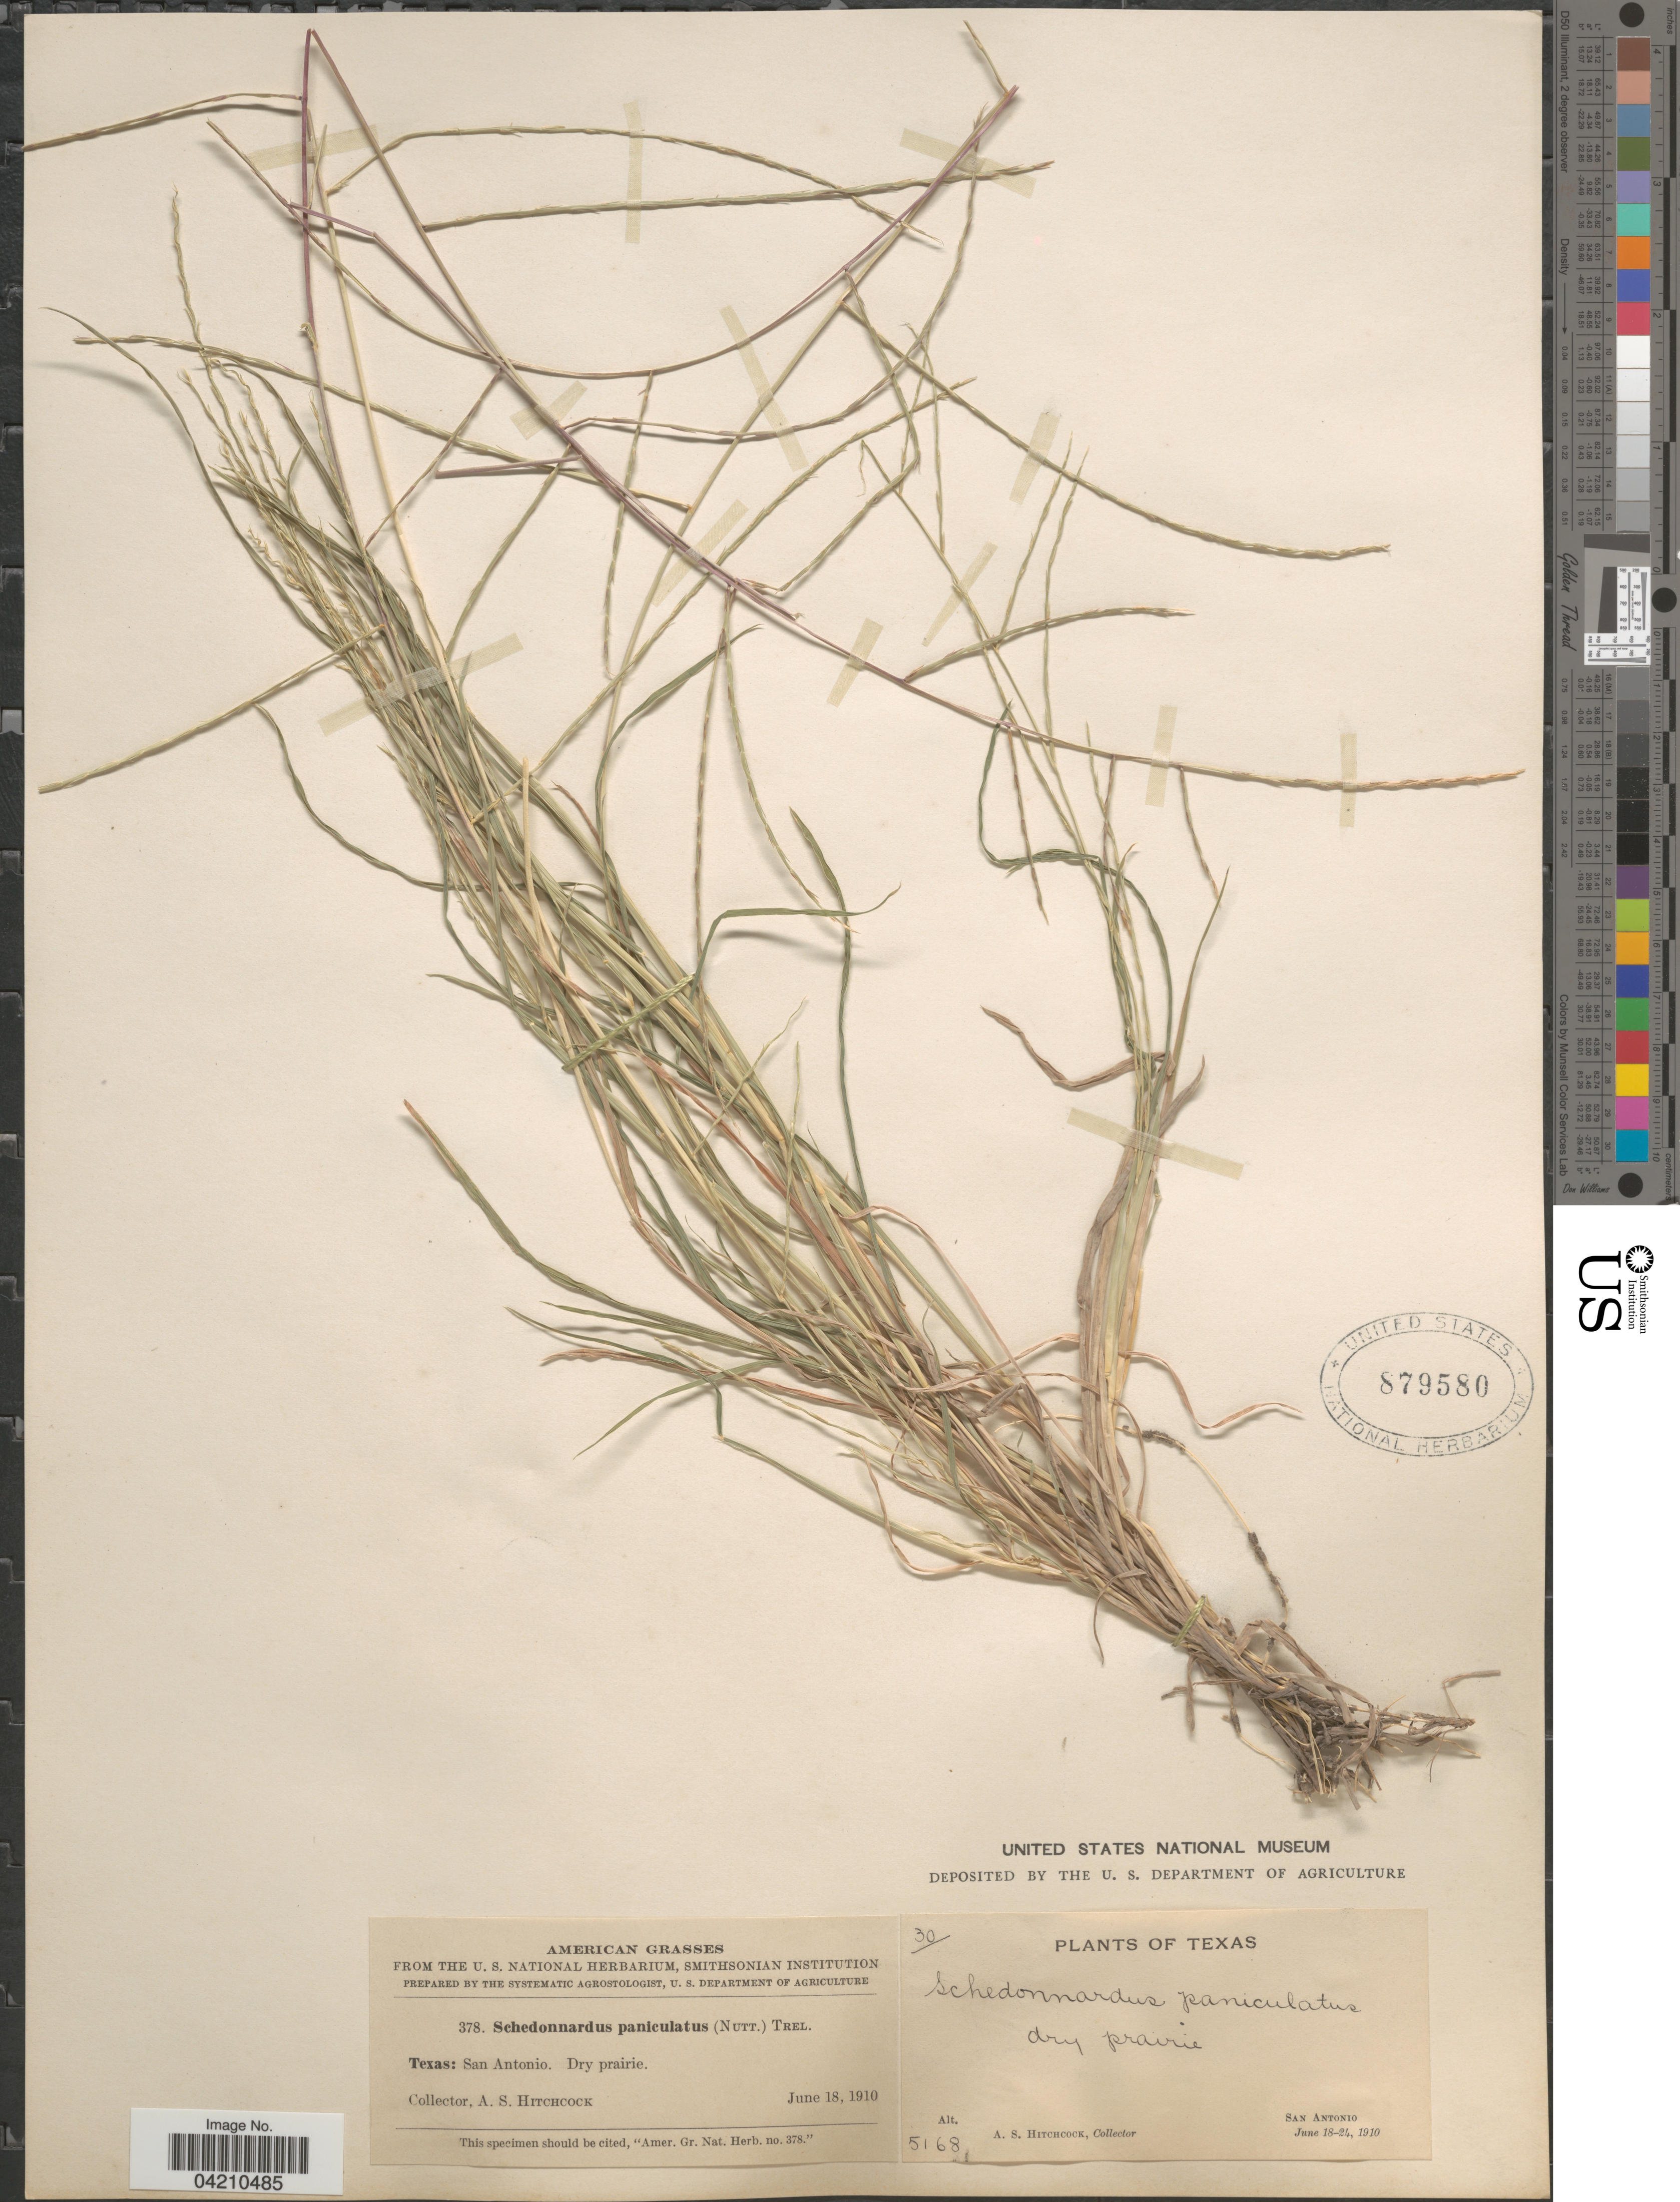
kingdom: Plantae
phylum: Tracheophyta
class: Liliopsida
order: Poales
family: Poaceae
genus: Muhlenbergia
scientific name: Muhlenbergia paniculata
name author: (Nutt.) Columbus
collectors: A. S. Hitchcock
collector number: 378/5168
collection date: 1910-06-18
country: United States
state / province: Texas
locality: San Antonio.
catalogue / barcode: US 879580